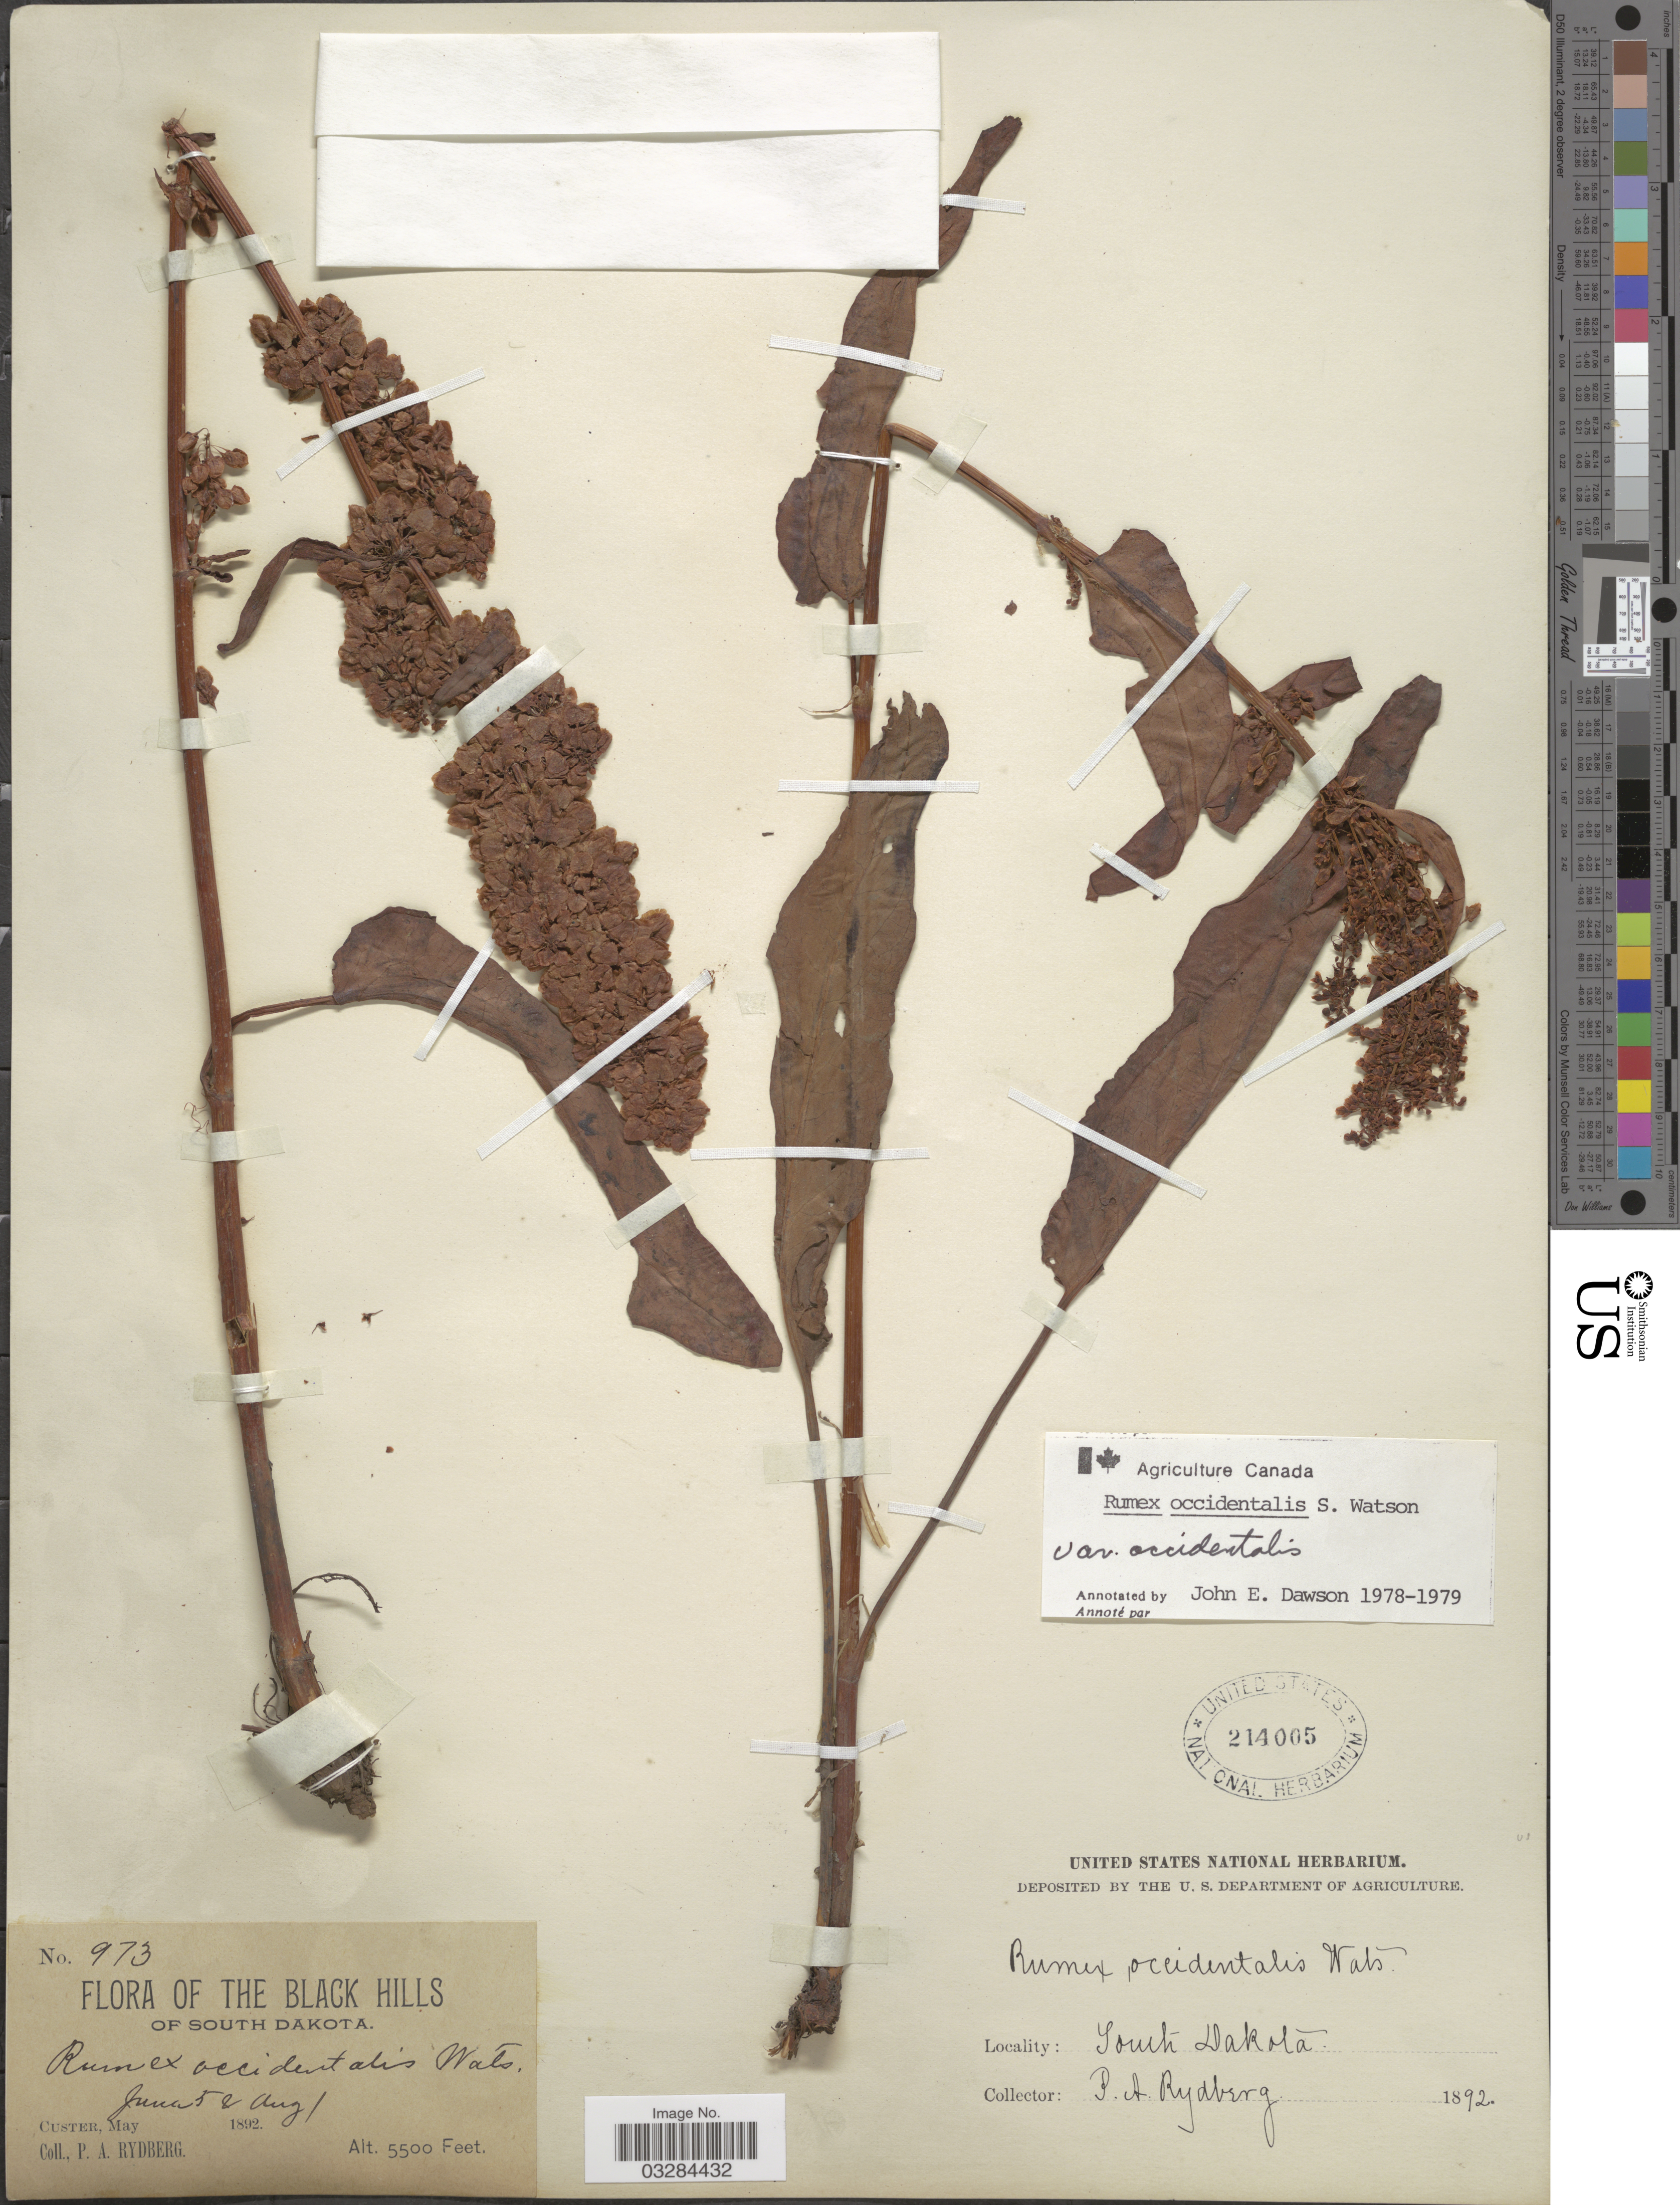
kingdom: Plantae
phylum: Tracheophyta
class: Magnoliopsida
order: Caryophyllales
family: Polygonaceae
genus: Rumex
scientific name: Rumex occidentalis var. occidentalis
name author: S. Watson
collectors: P. A. Rydberg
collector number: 973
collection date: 1892-06-05/1892-08-01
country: United States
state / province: South Dakota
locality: Black Hills of South Dakota. Custer.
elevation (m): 1676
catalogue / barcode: US 214005